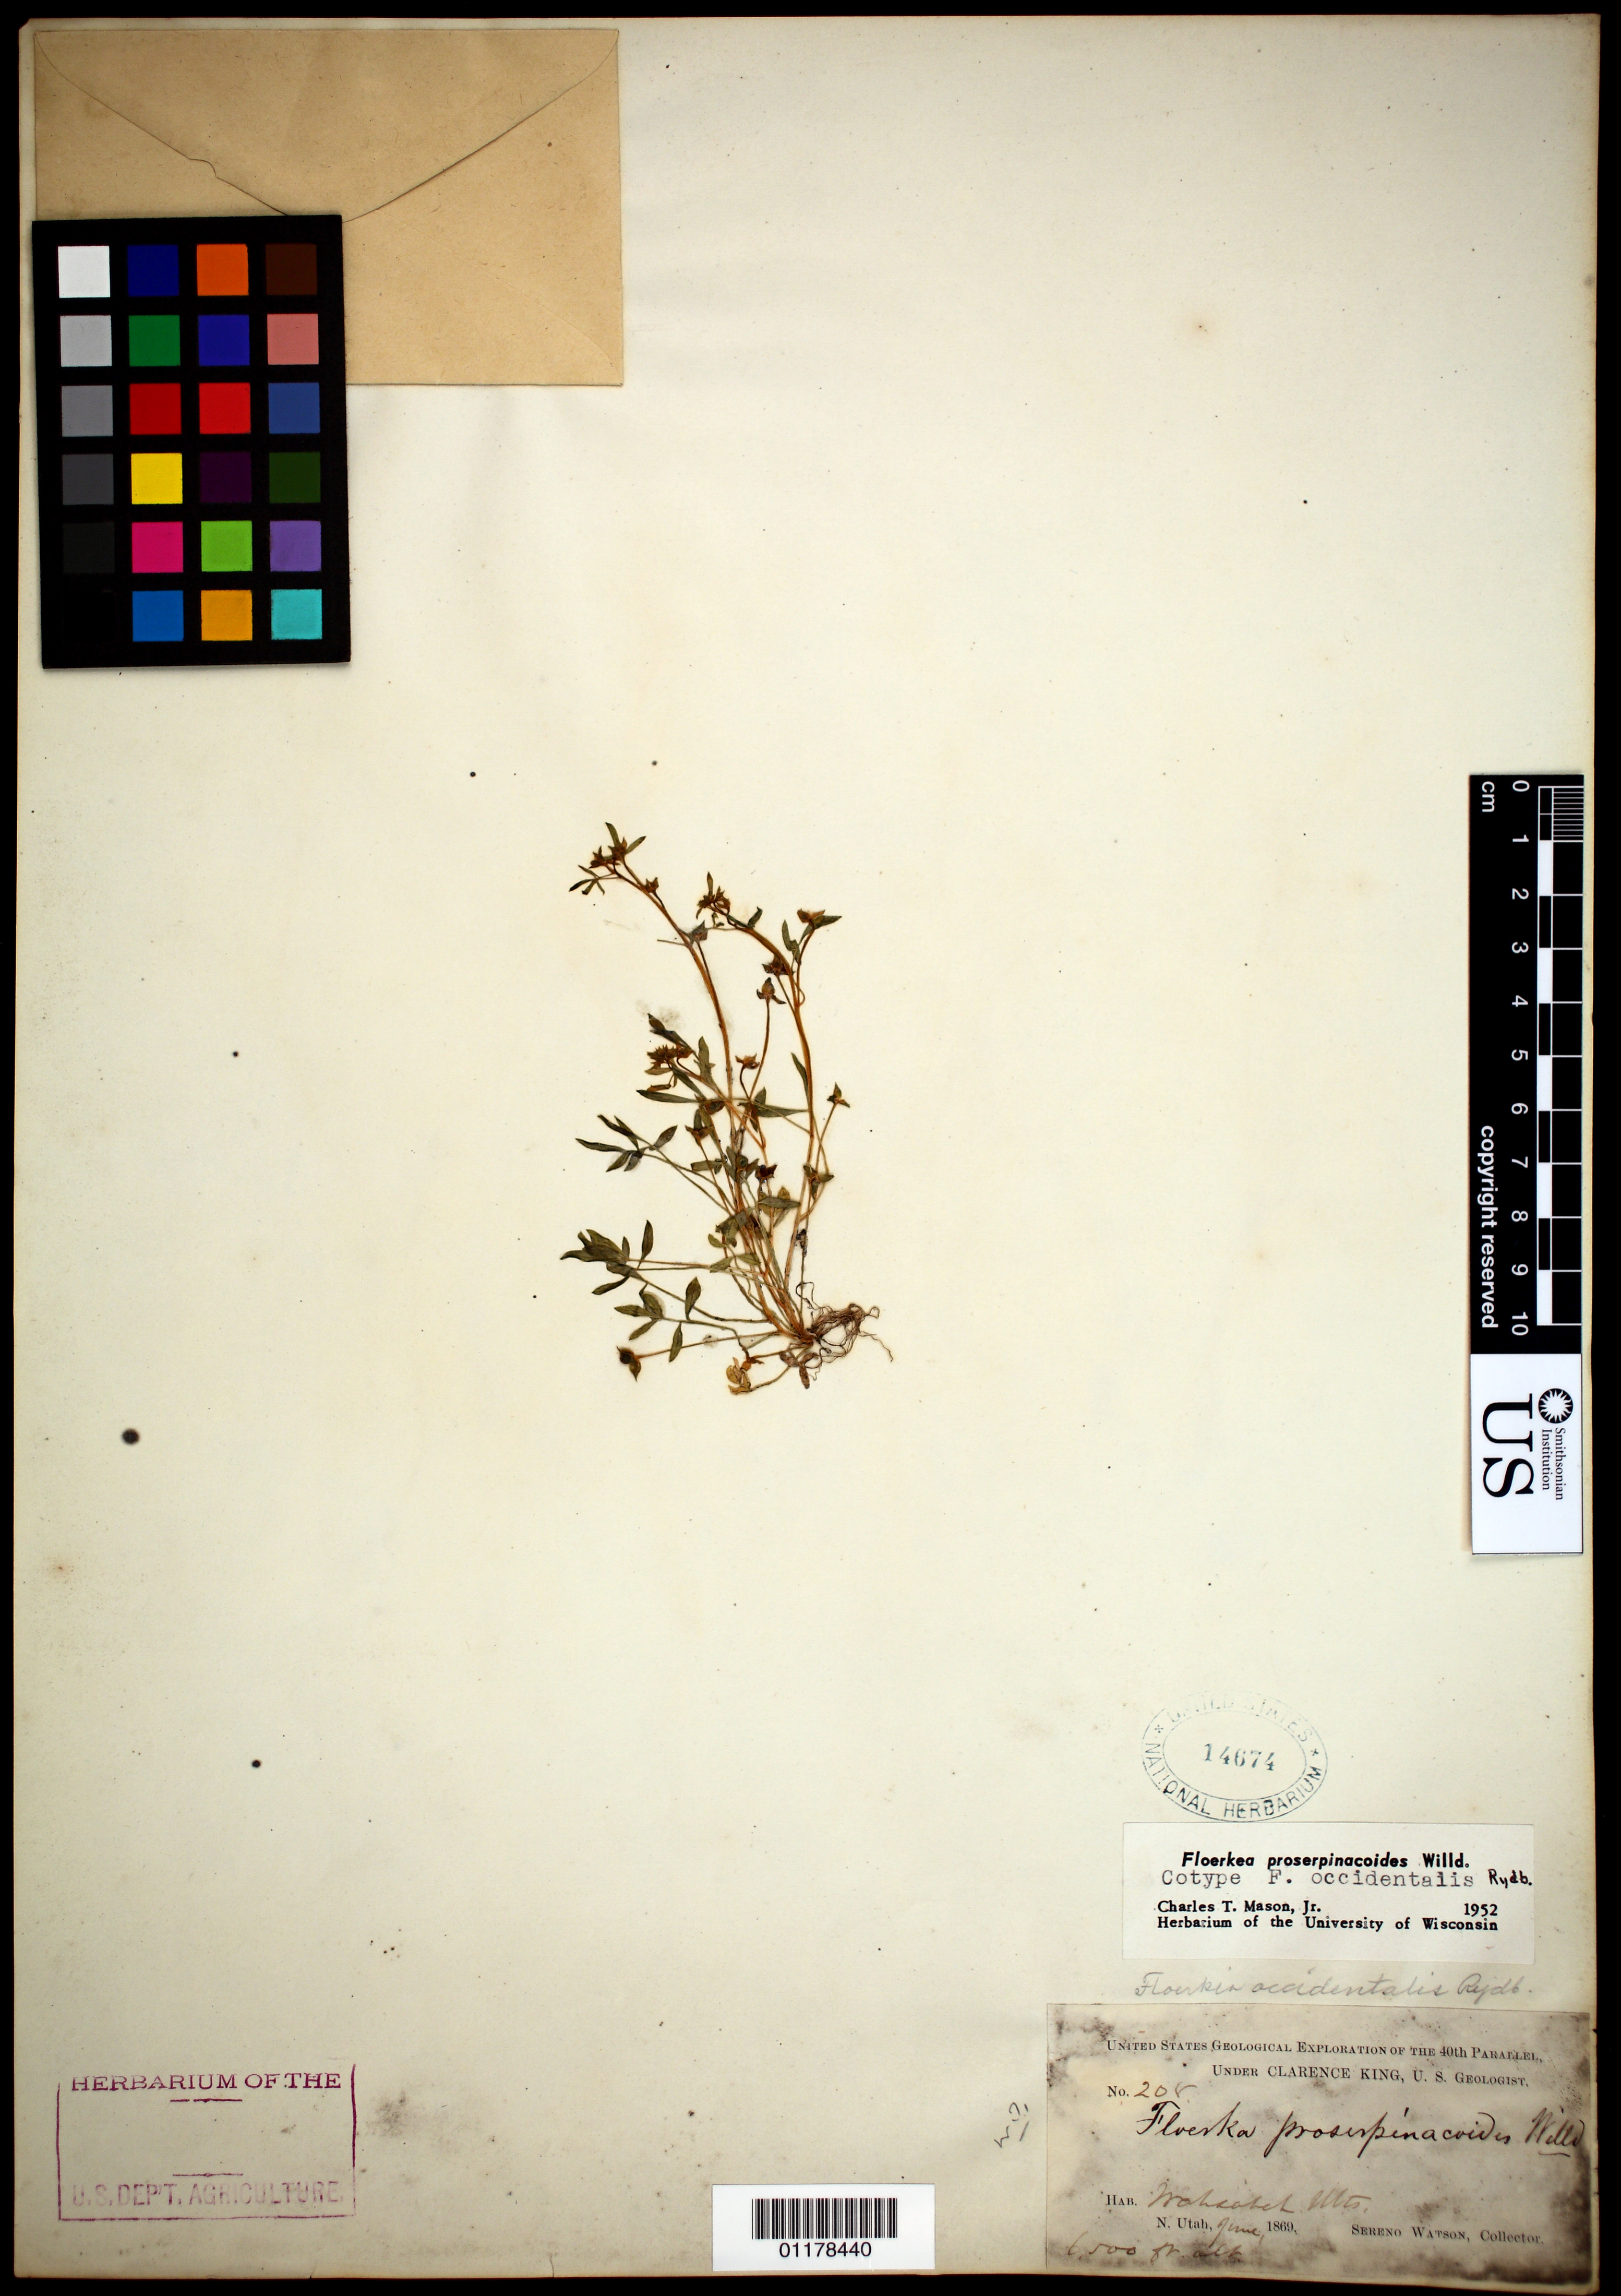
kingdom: Plantae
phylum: Tracheophyta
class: Magnoliopsida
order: Brassicales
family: Limnanthaceae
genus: Floerkea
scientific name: Floerkea proserpinacoides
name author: Willd.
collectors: S. Watson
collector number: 208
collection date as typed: Jun 1869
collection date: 1869-06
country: United States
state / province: Utah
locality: Wahsatch Mts.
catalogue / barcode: US 14674